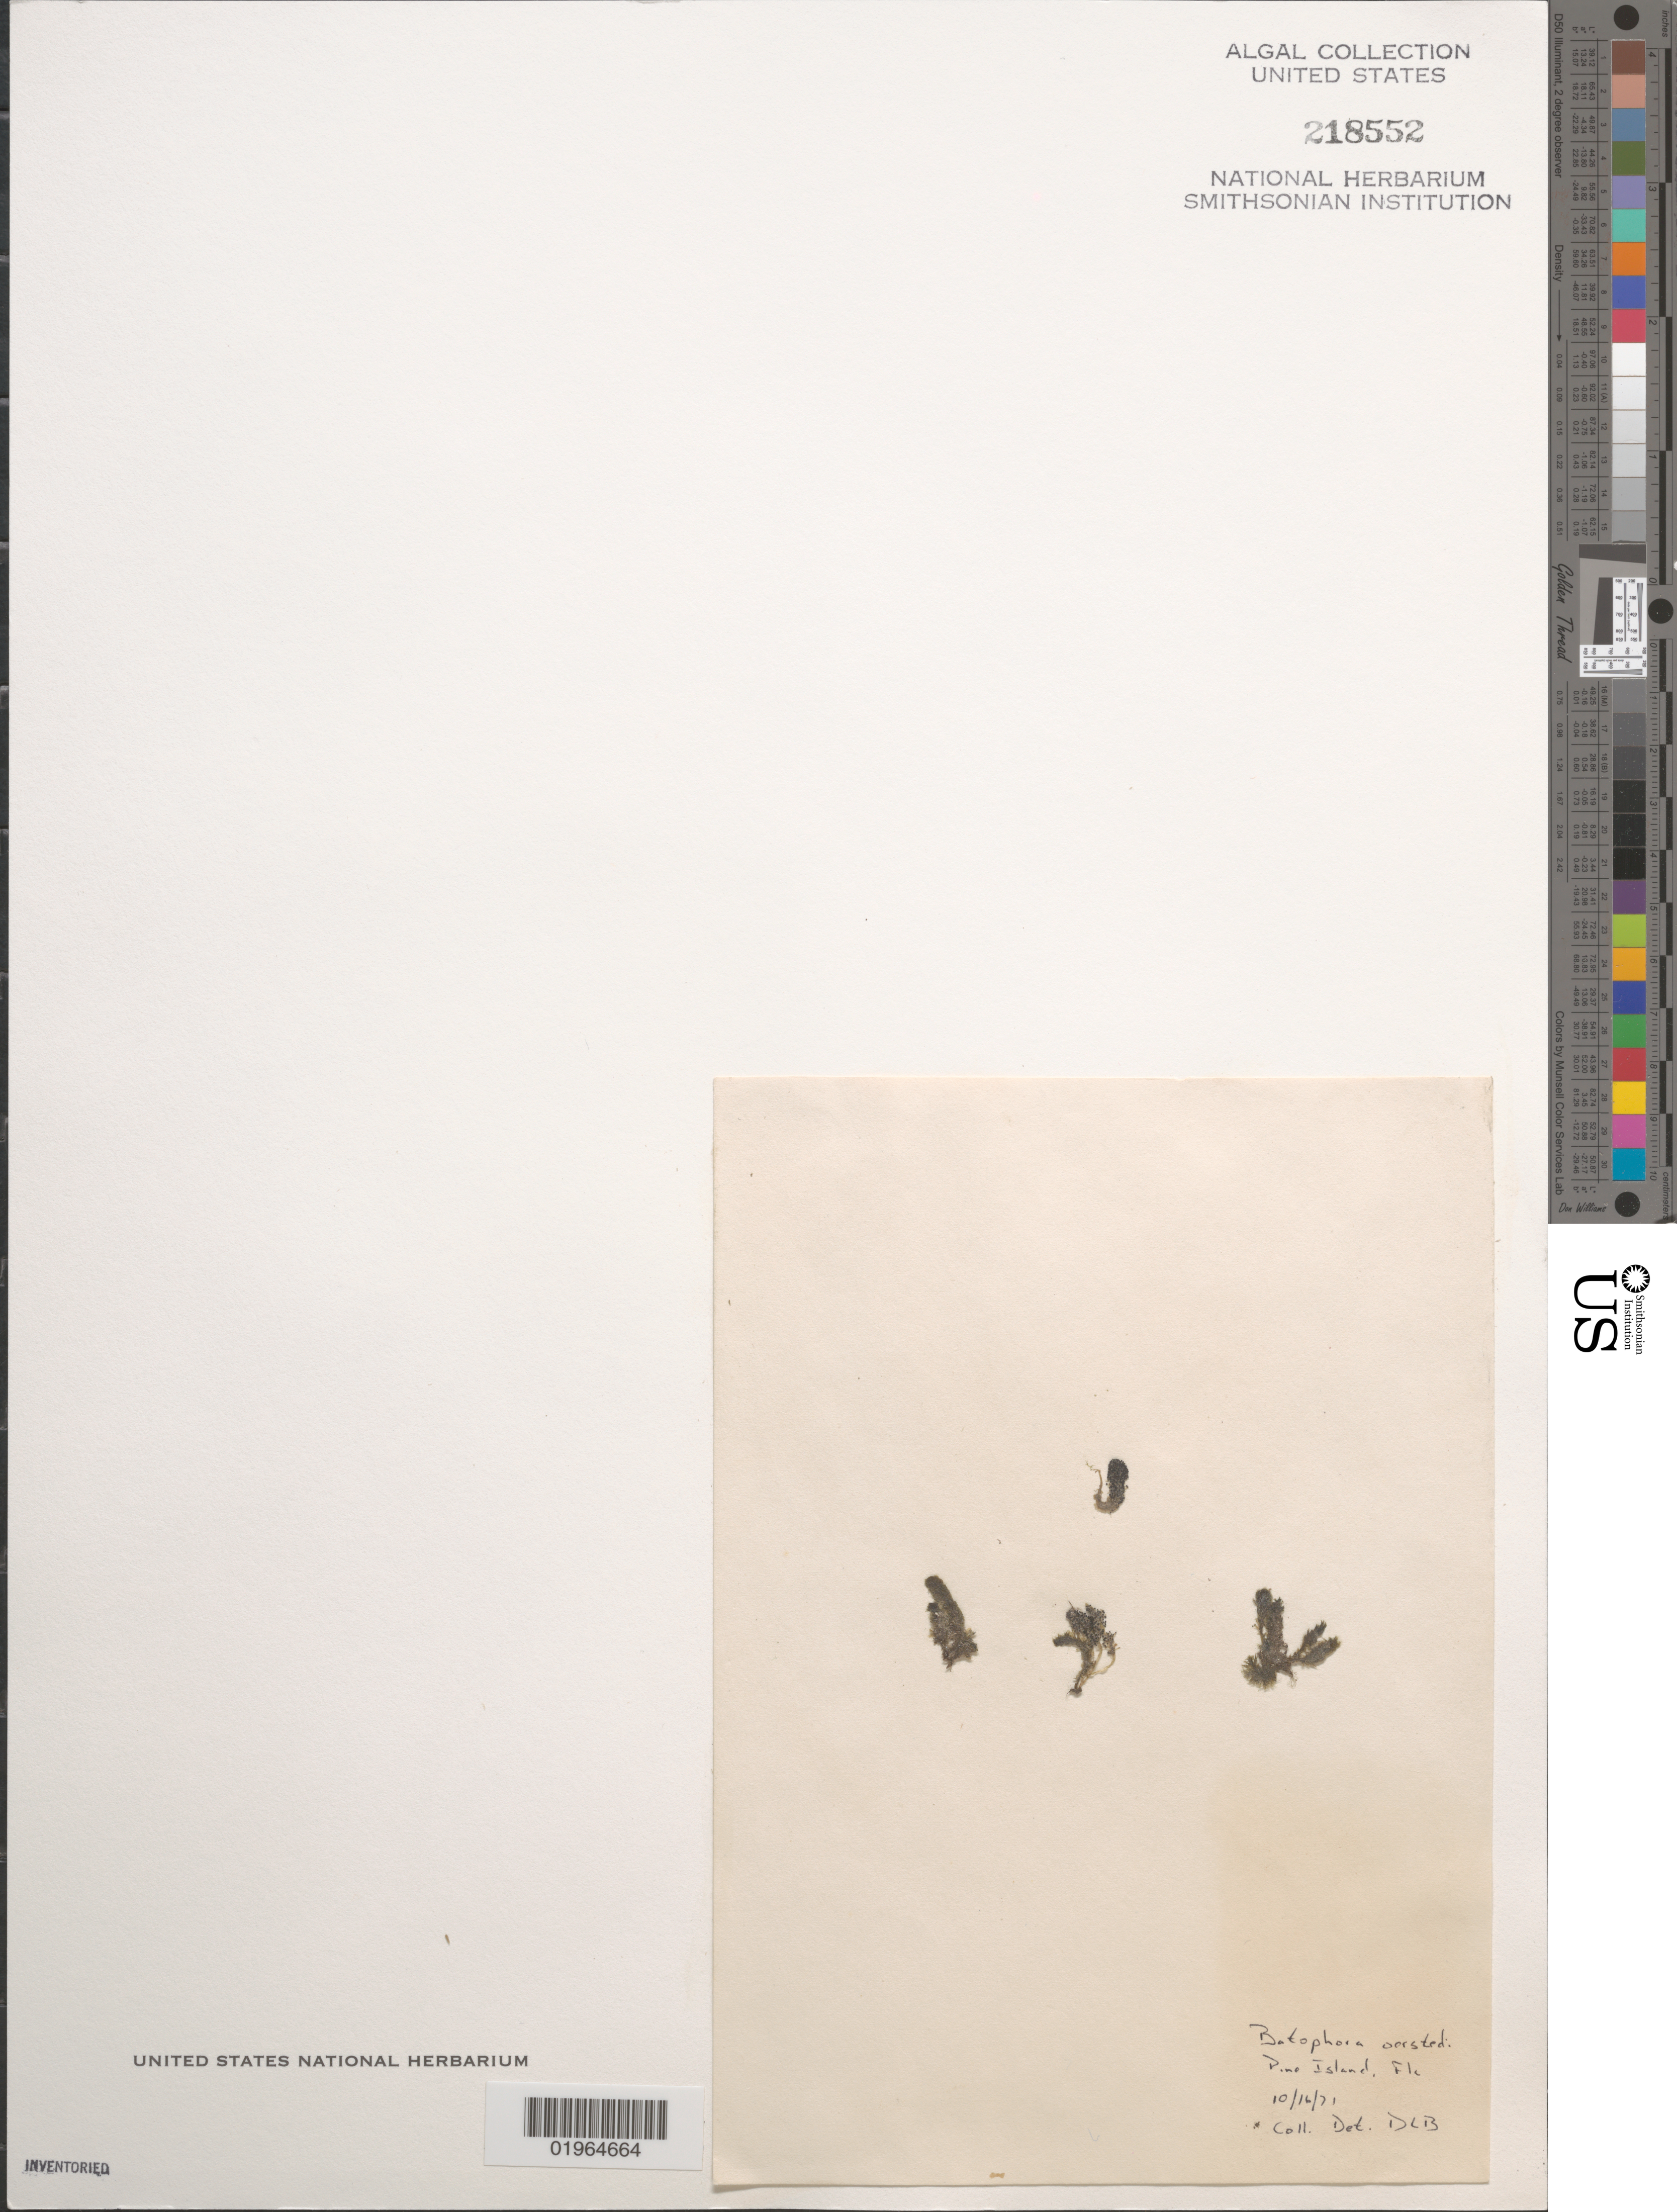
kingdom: Plantae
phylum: Chlorophyta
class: Ulvophyceae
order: Dasycladales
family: Dasycladaceae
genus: Batophora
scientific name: Batophora oerstedii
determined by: Ballantine, D. L.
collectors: D.L. Ballantine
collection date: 1971-10-16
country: United States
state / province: Florida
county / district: Lee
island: Pine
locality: Pine Island.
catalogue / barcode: US 218552